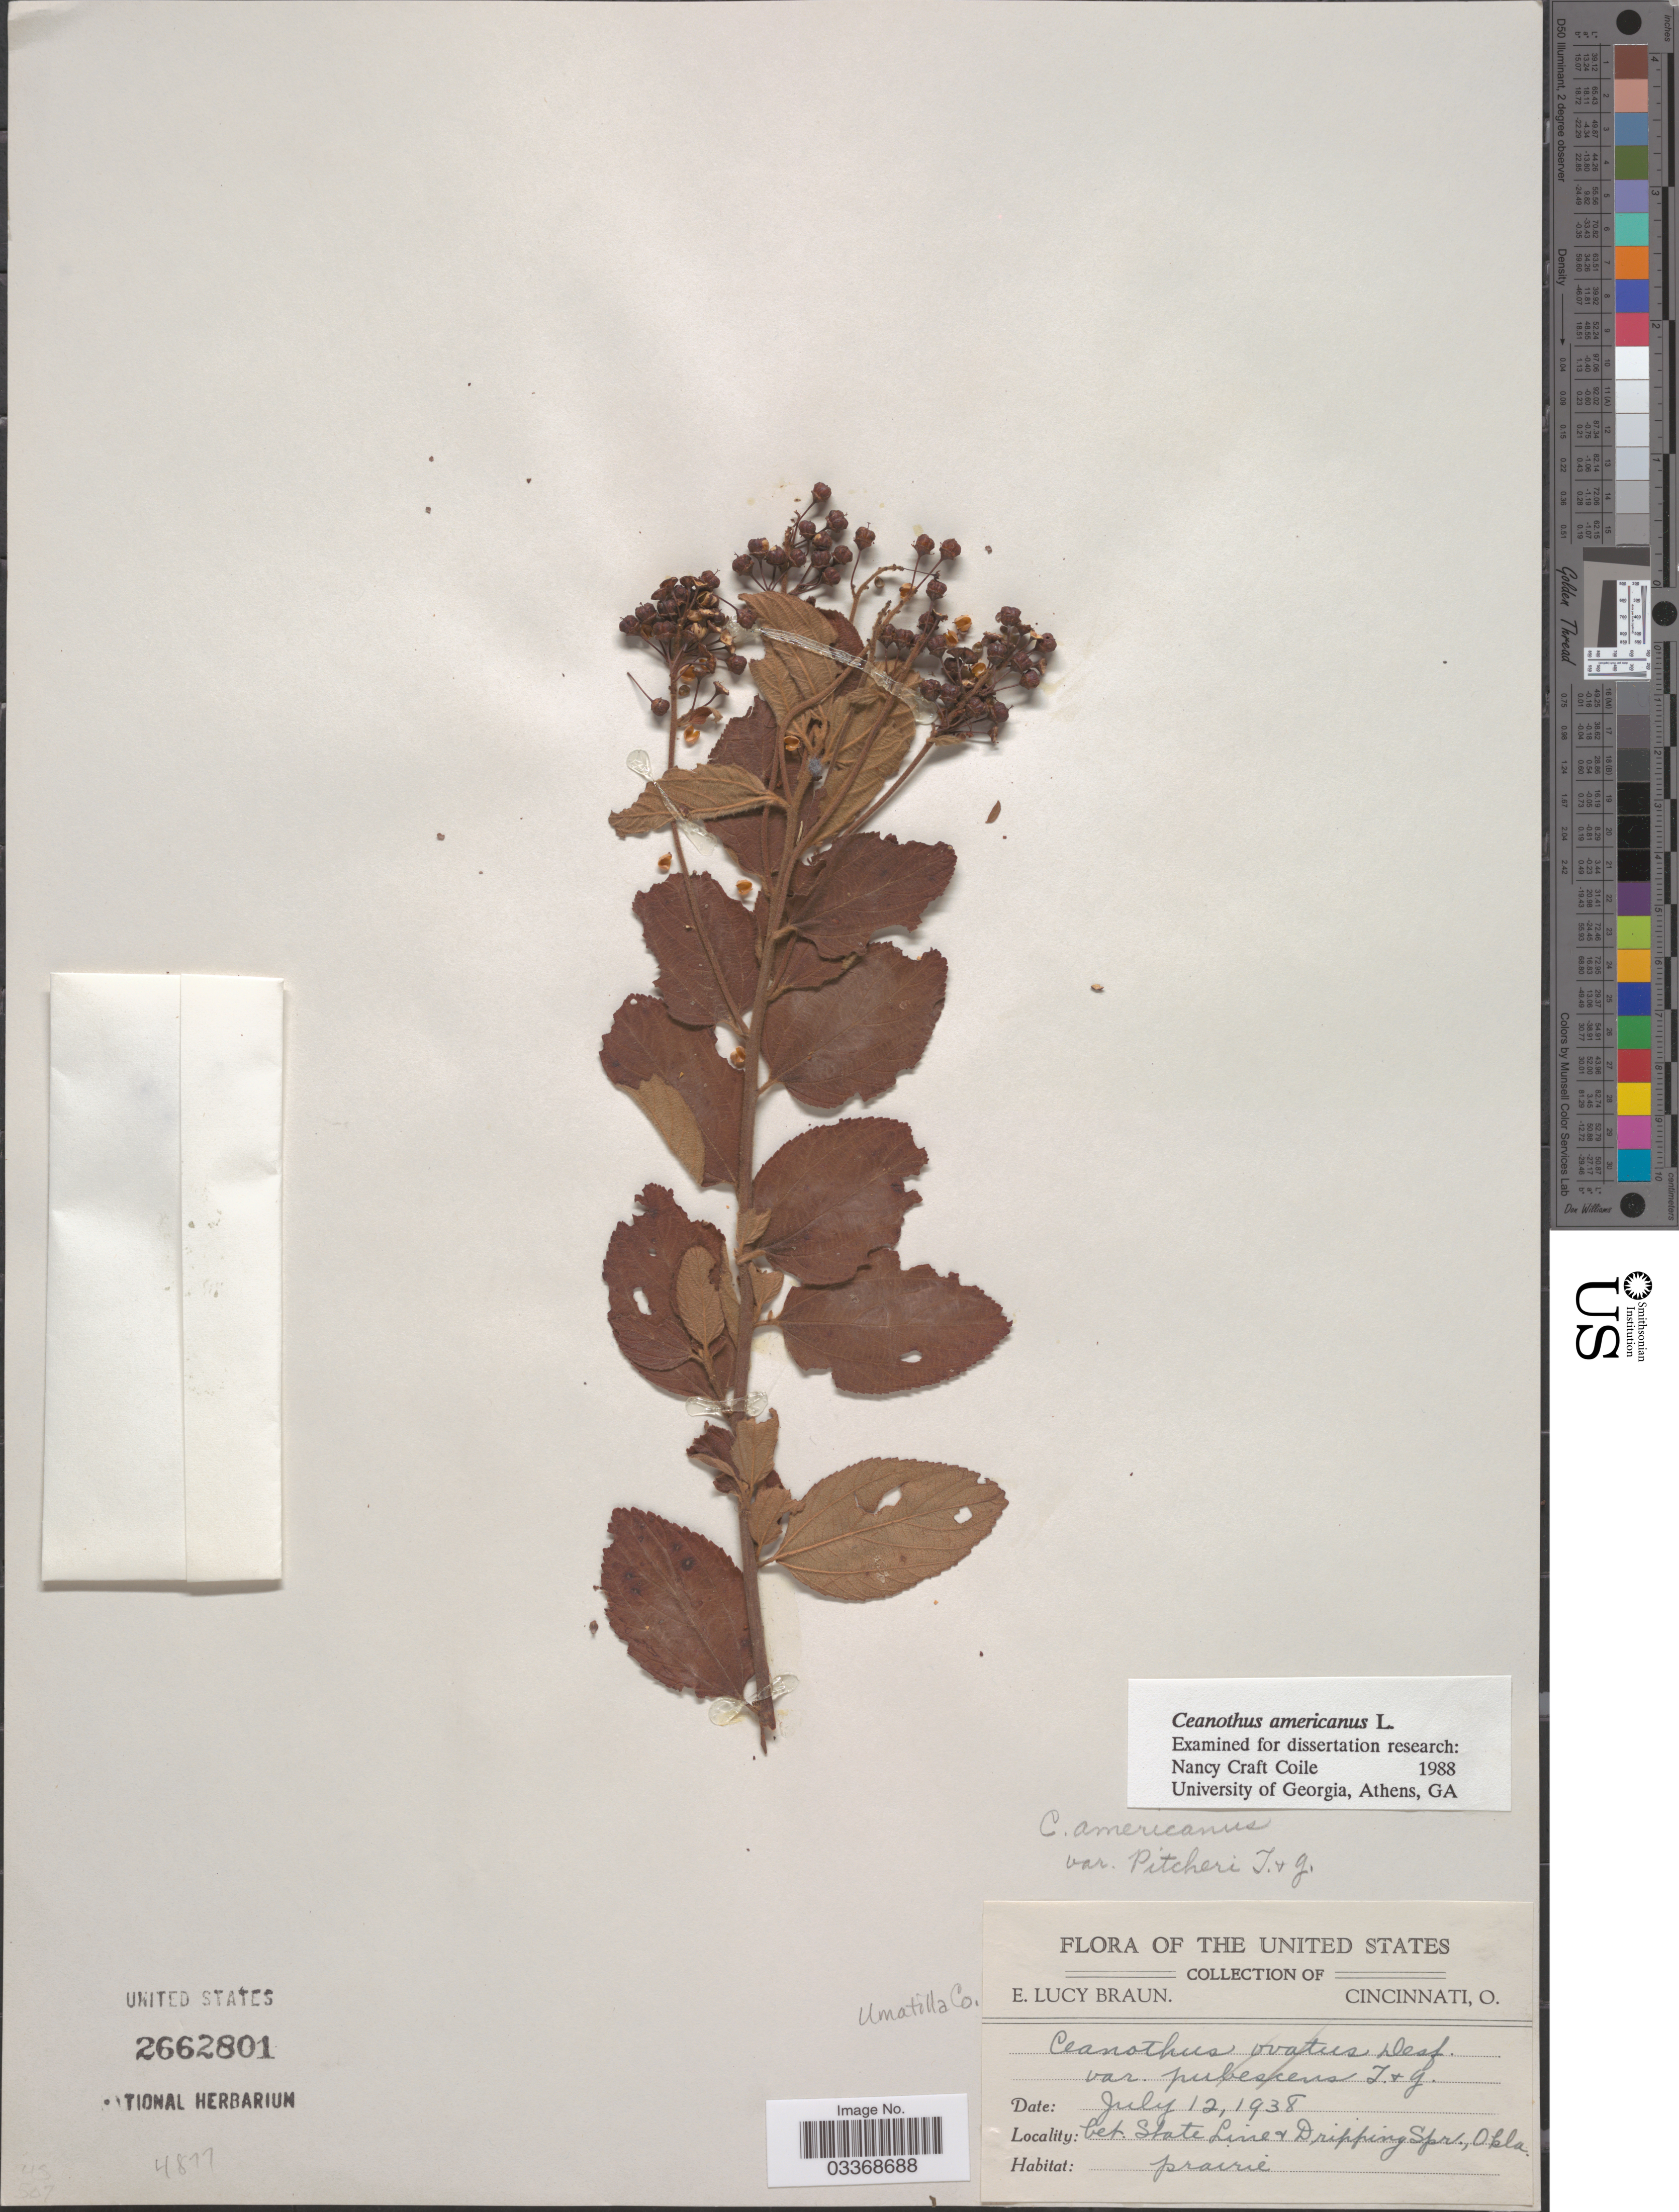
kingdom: Plantae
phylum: Tracheophyta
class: Magnoliopsida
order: Rosales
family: Rhamnaceae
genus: Ceanothus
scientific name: Ceanothus americanus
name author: L.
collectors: E. L. Braun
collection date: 1938-07-12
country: United States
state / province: Oklahoma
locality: Bet. State Line & Dripping Spr., Umatilla Co.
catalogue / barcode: US 2662801